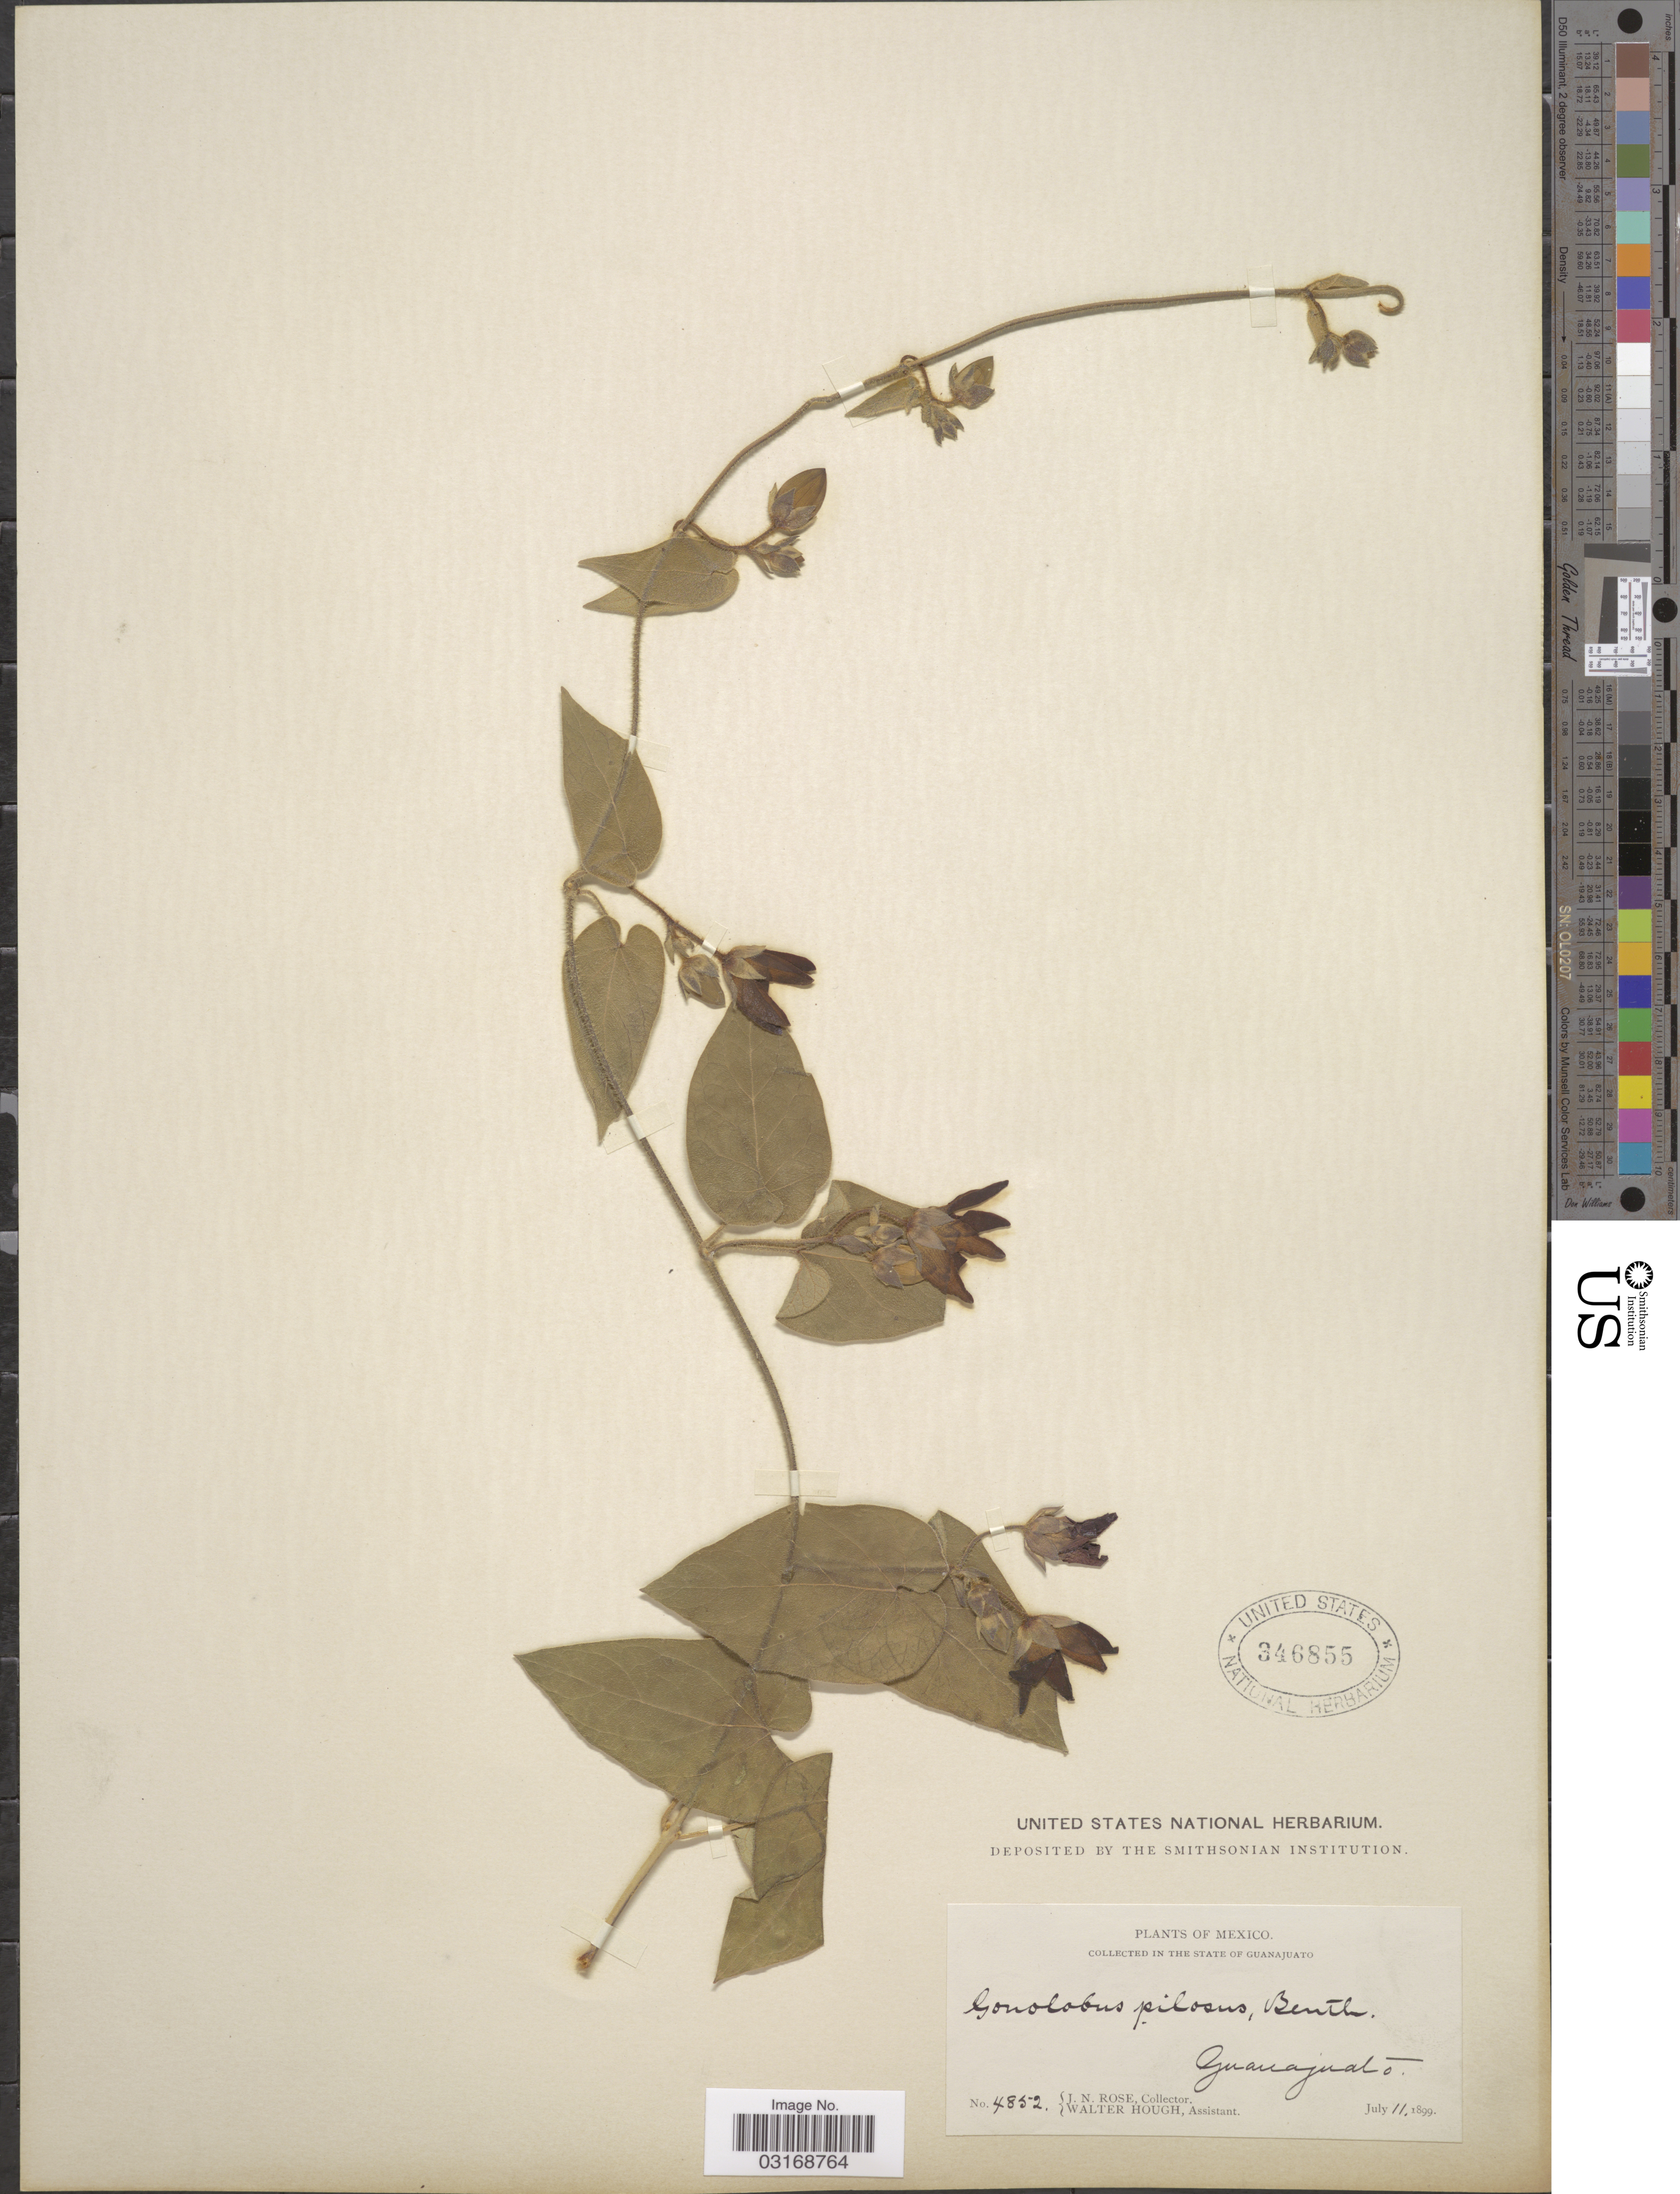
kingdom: Plantae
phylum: Tracheophyta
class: Magnoliopsida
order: Gentianales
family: Apocynaceae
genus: Matelea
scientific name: Matelea pilosa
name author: (Benth.) Woodson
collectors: J. N. Rose & W. Hough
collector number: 4852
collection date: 1899-07-11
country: Mexico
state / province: Guanajuato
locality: In the State of Guanajuato.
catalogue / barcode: US 346855